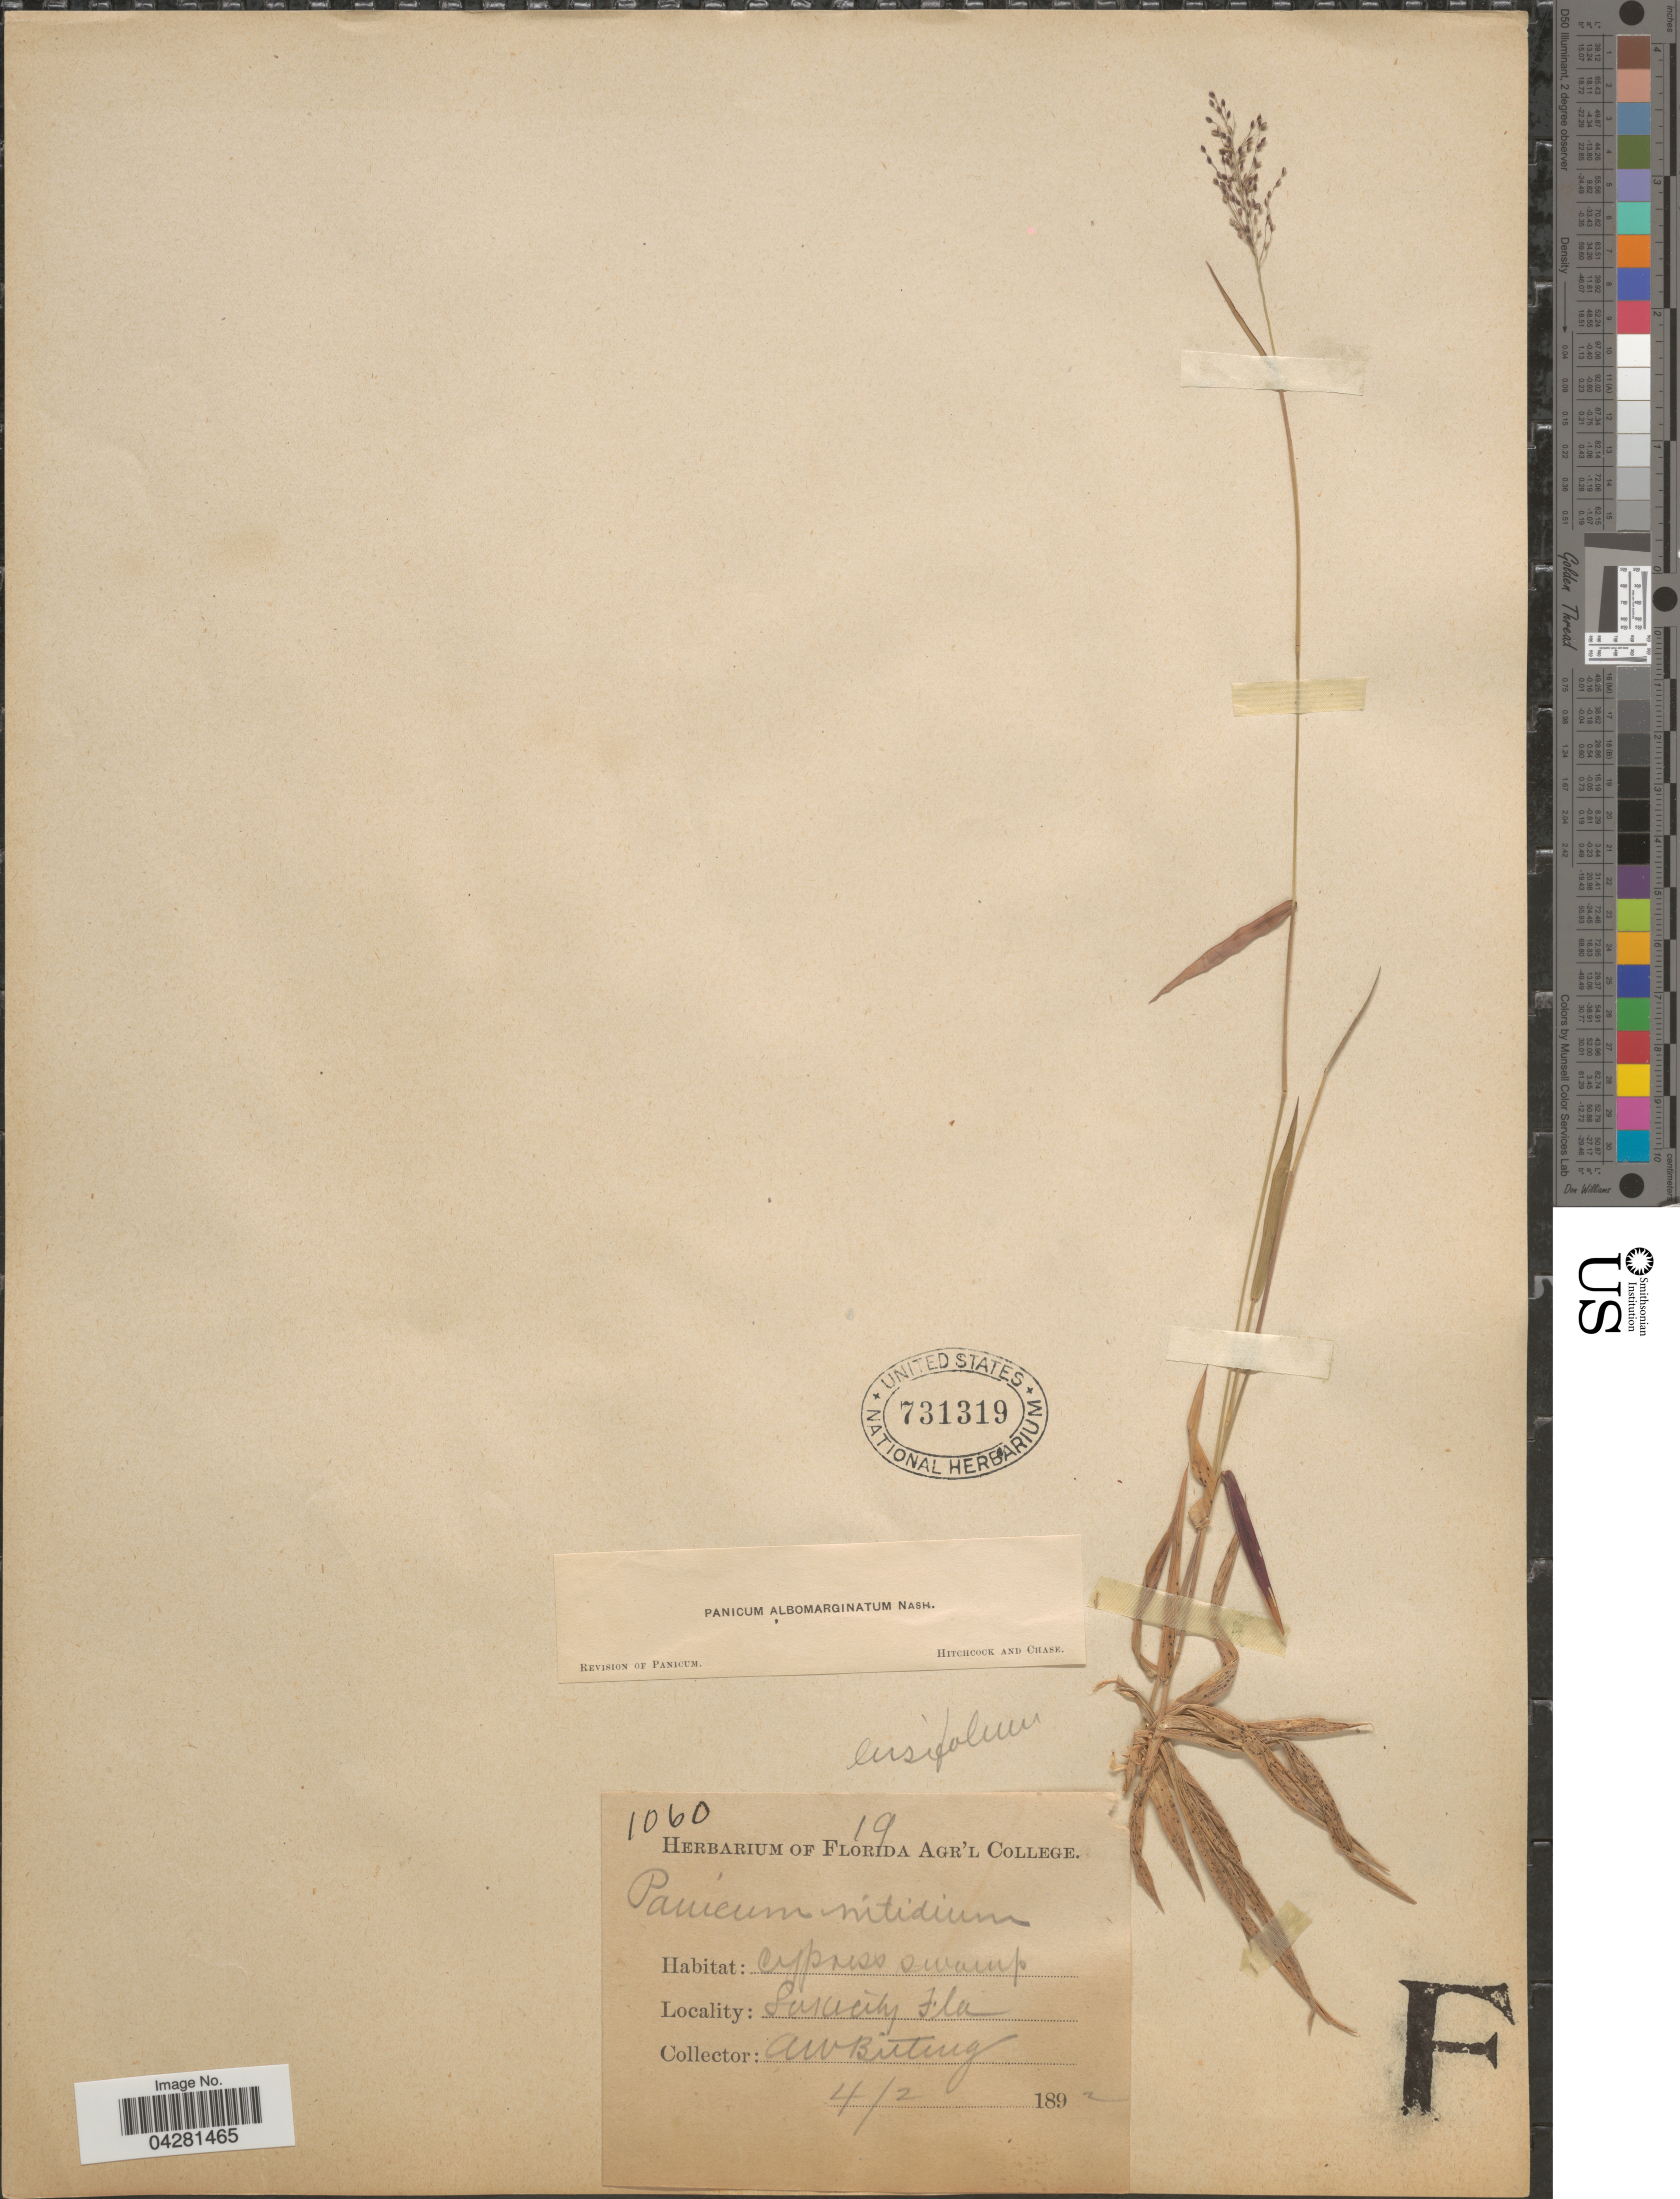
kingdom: Plantae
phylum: Tracheophyta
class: Liliopsida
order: Poales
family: Poaceae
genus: Dichanthelium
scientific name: Dichanthelium dichotomum var. unciphyllum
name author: (Trin.) Davidse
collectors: A. Bitting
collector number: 1060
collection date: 1892-04-02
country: United States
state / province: Florida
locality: Lake City.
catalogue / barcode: US 731319